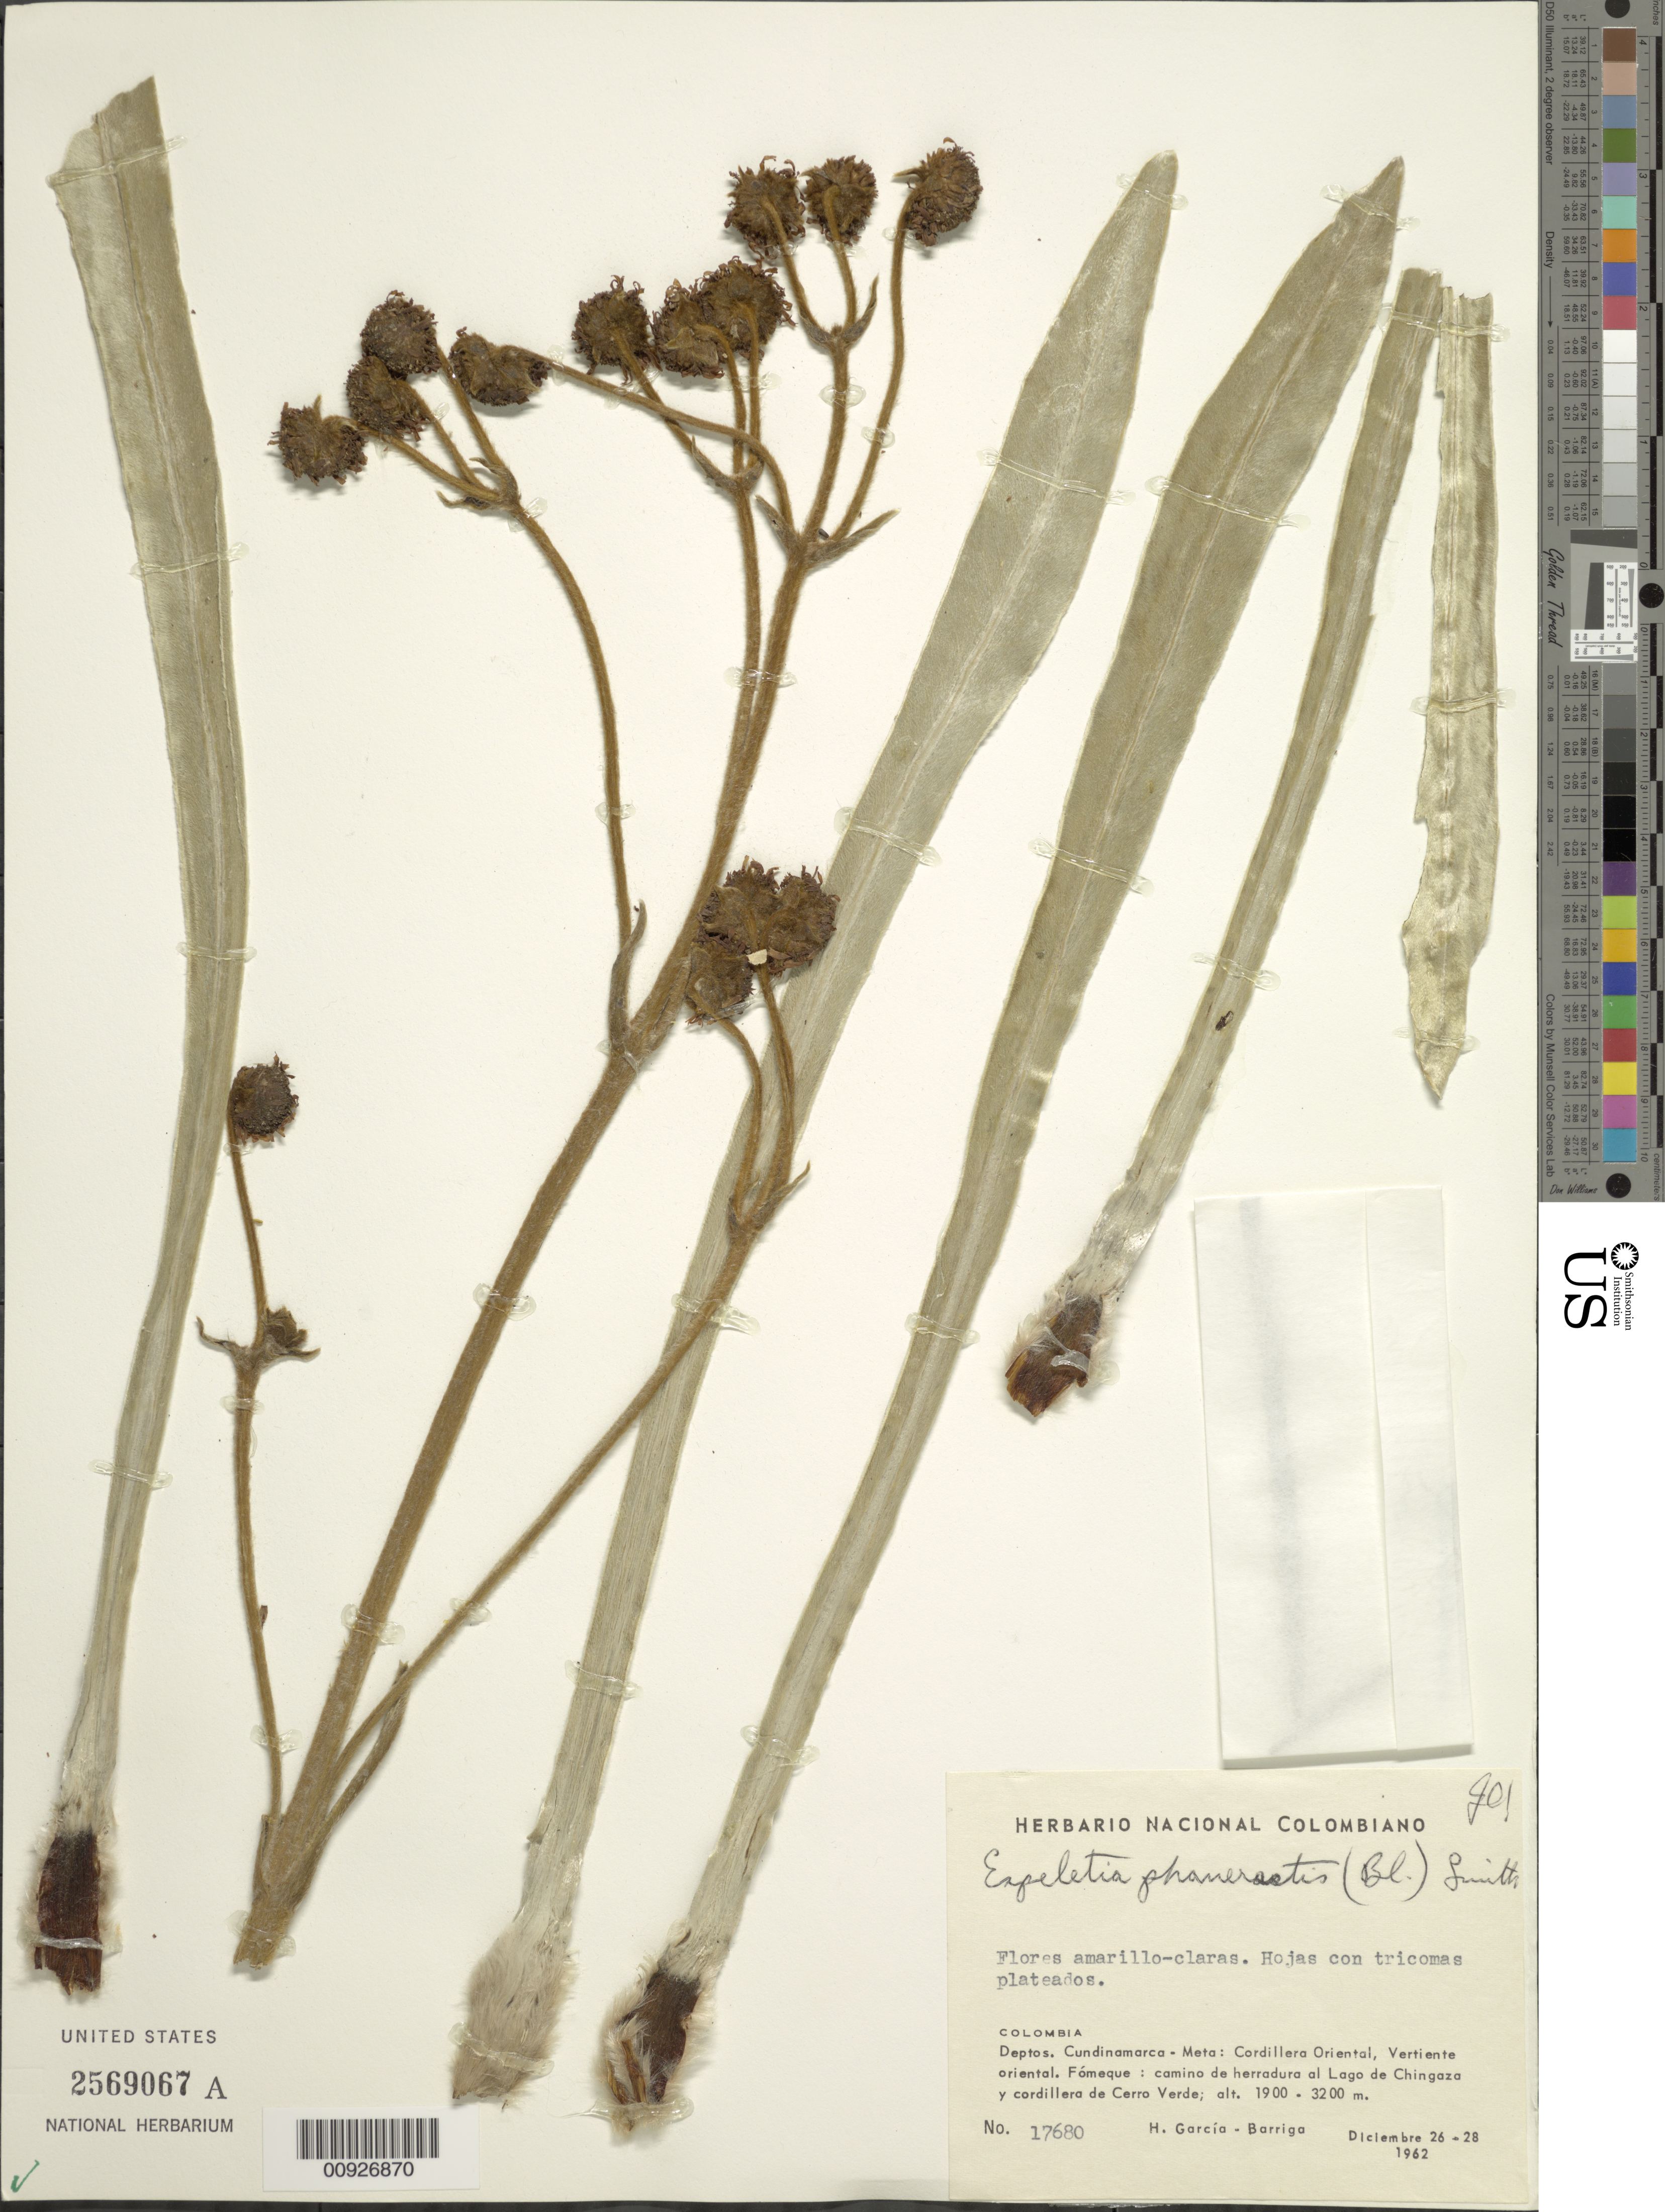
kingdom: Plantae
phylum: Tracheophyta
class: Magnoliopsida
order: Asterales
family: Asteraceae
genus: Espeletia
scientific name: Espeletia argentea f. phaneractis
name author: (S.F. Blake) Cuatrec.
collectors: H. García Barriga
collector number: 17680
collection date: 1962-12-26/1962-12-28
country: Colombia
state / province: Cundinamarca / Meta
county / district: M. de Fómeque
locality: Cordillera oriental vertiente oriental. Fómeque camino de herradura al Lago de Chiganza y cordillera de Cerro Verde.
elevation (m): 1900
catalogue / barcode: US 2569067A